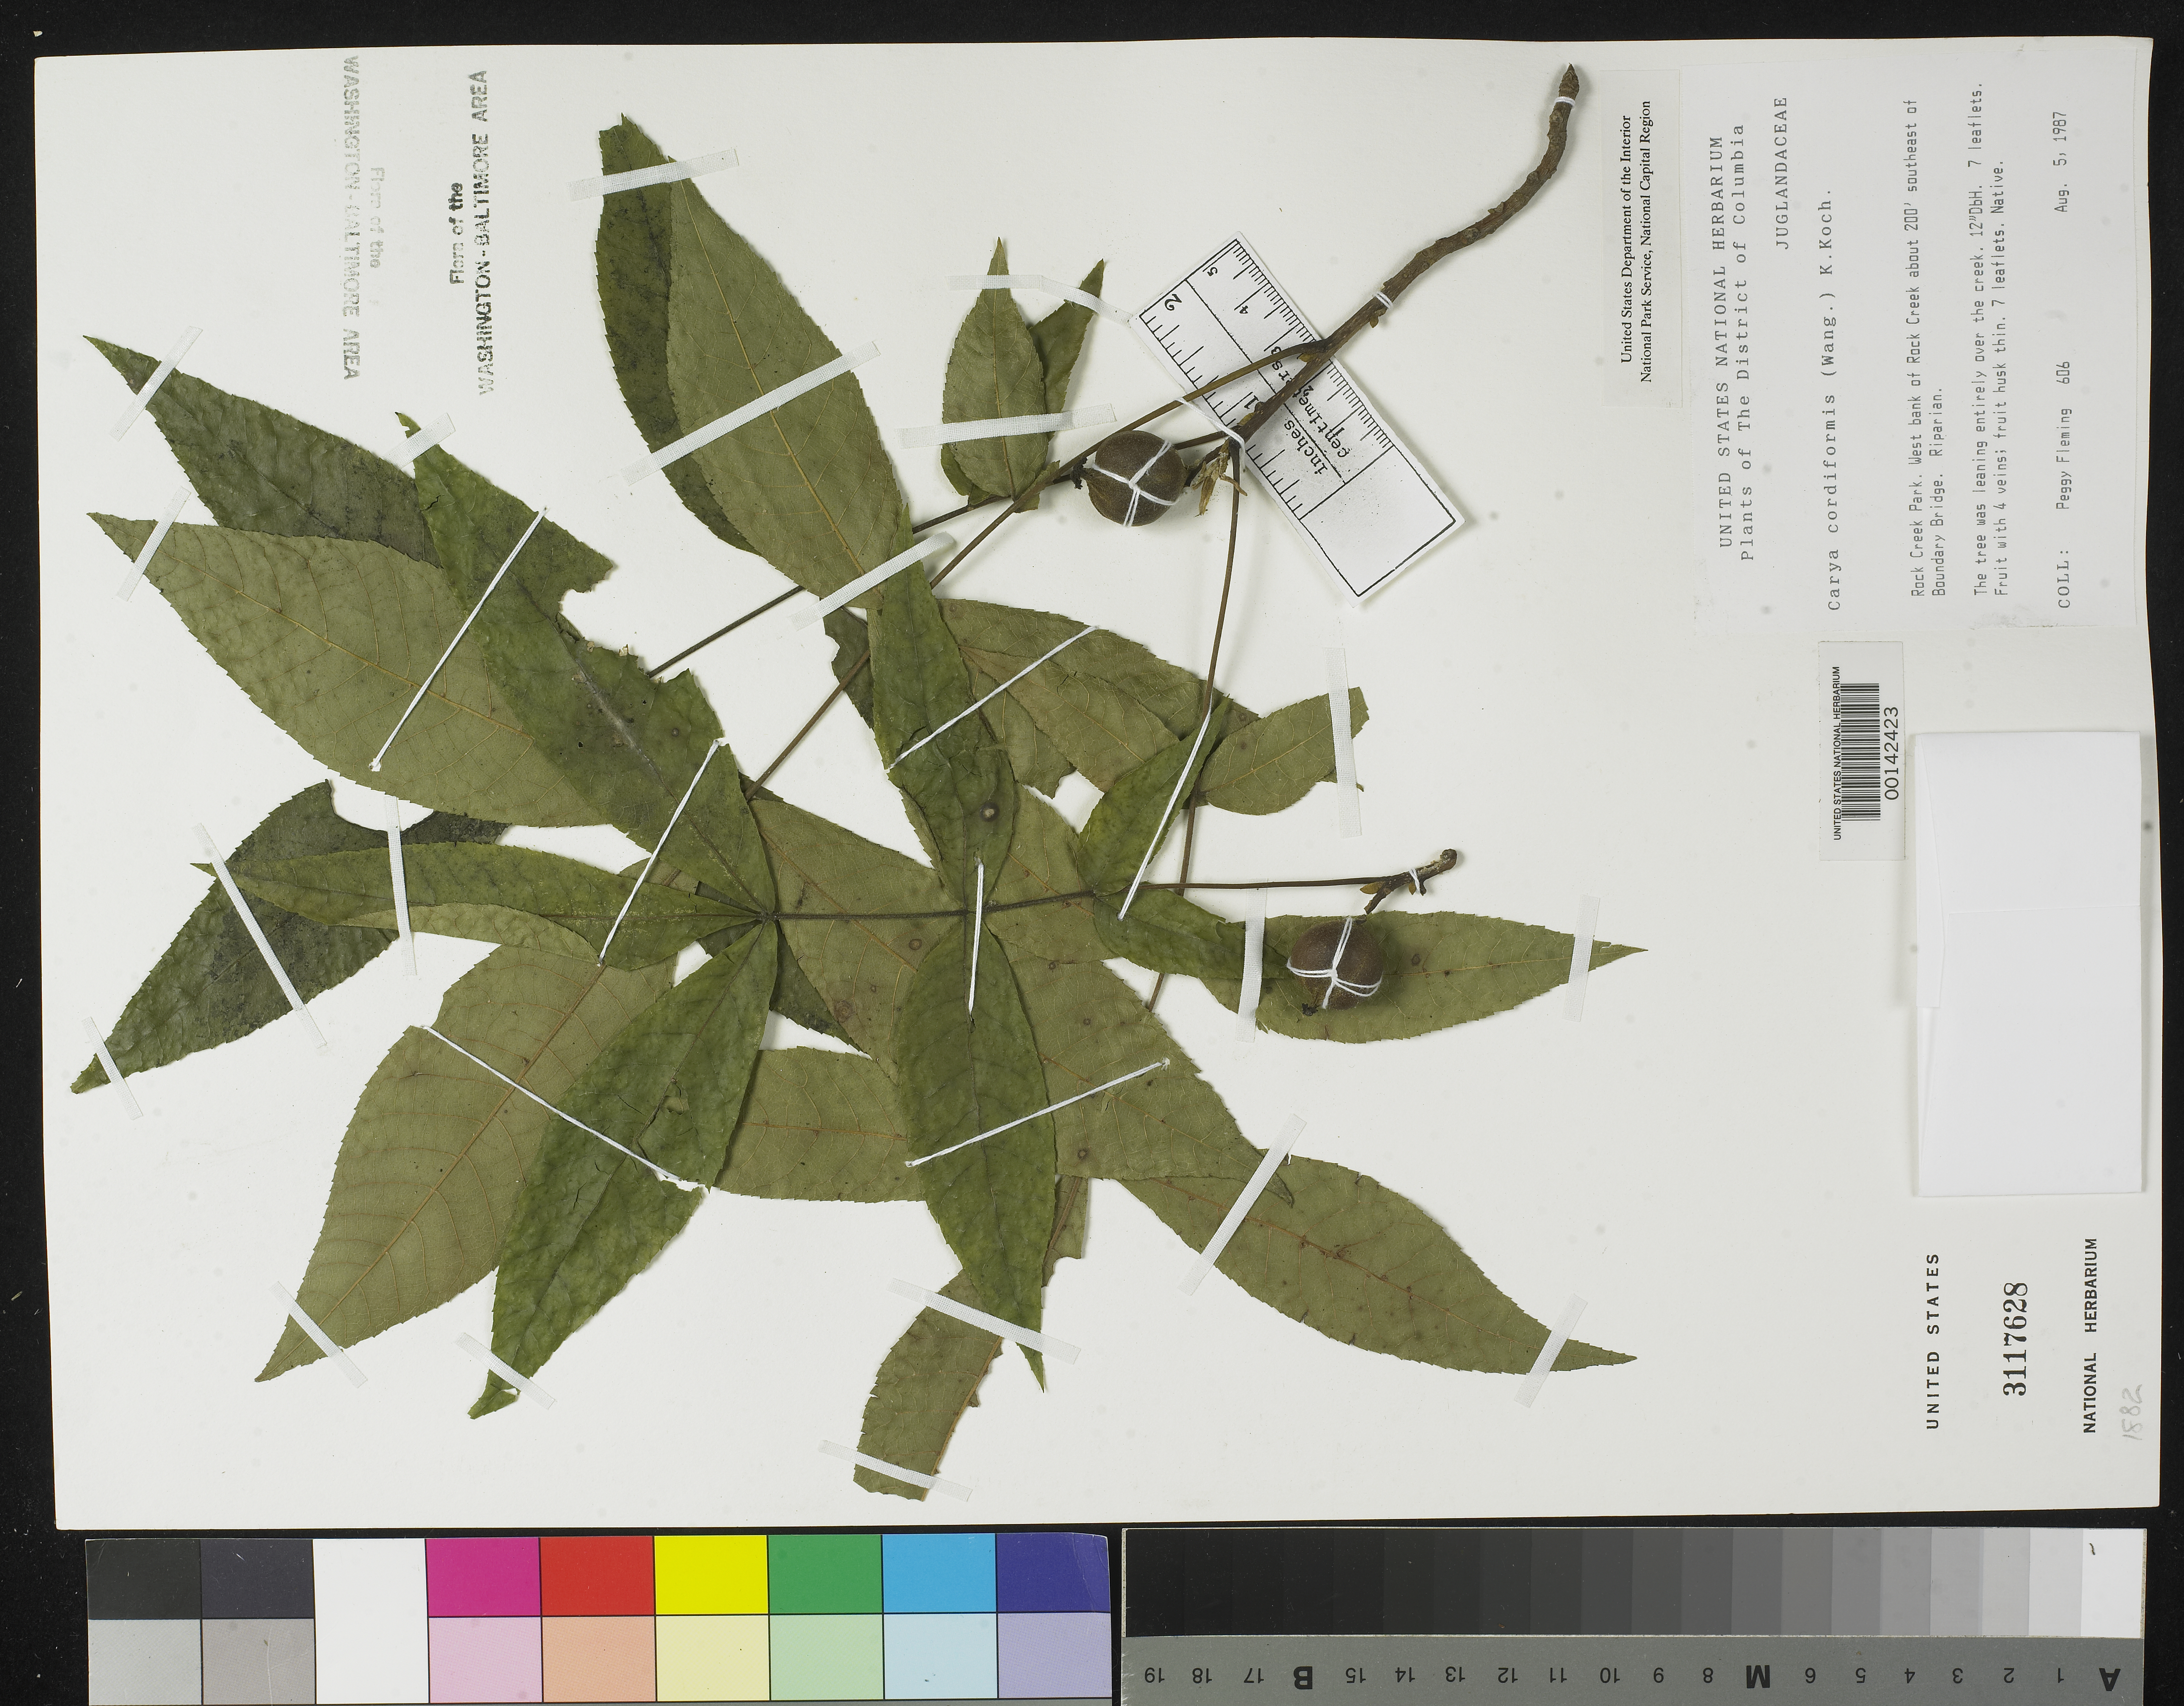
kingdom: Plantae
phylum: Tracheophyta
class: Magnoliopsida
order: Fagales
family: Juglandaceae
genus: Carya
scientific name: Carya cordiformis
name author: (Wangenh.) K. Koch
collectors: P. Fleming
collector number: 606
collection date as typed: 05 Aug 1987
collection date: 1987-08-05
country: United States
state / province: District of Columbia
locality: Rock Creek Park. West bank of Rock Creek about 200' southeast of Rock Creek Park and vicinity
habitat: Riparian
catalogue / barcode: US 3117628